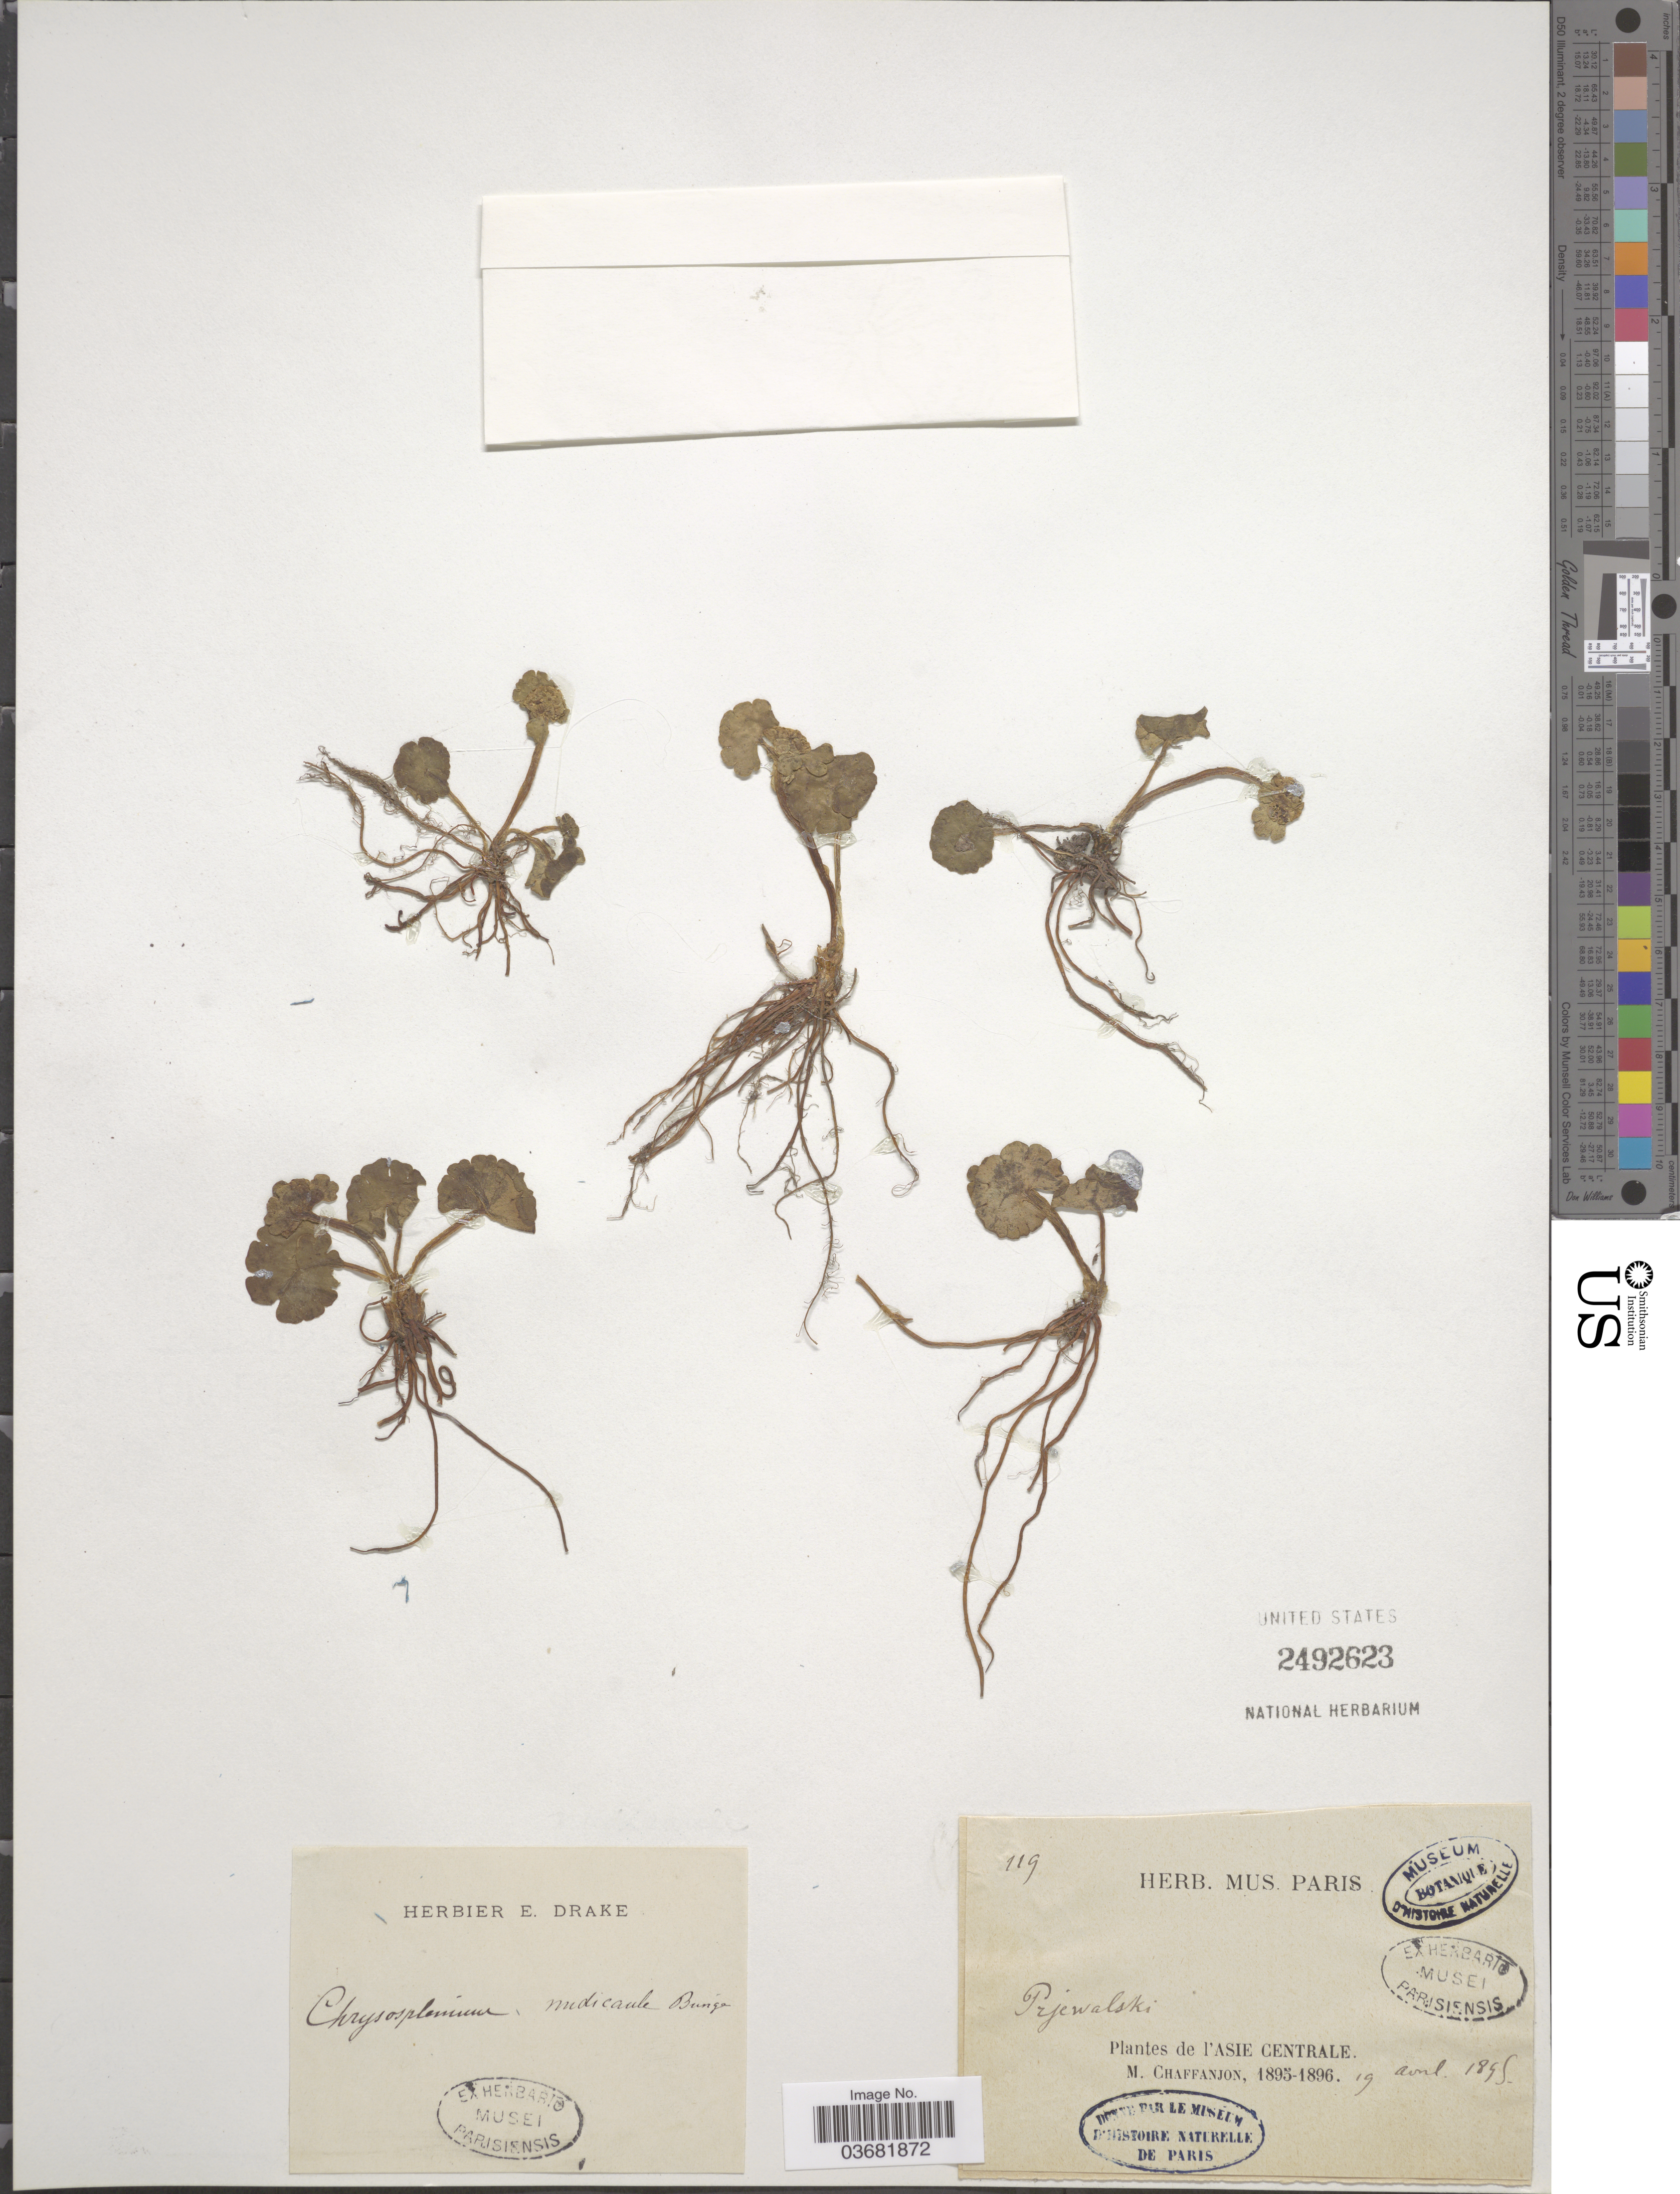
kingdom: Plantae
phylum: Tracheophyta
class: Magnoliopsida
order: Saxifragales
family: Saxifragaceae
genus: Chrysosplenium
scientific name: Chrysosplenium nudicaule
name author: Bunge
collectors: M. Chaffanjon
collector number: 229*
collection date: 1845-04-19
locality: Asie Centrale.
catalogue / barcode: US 2492623